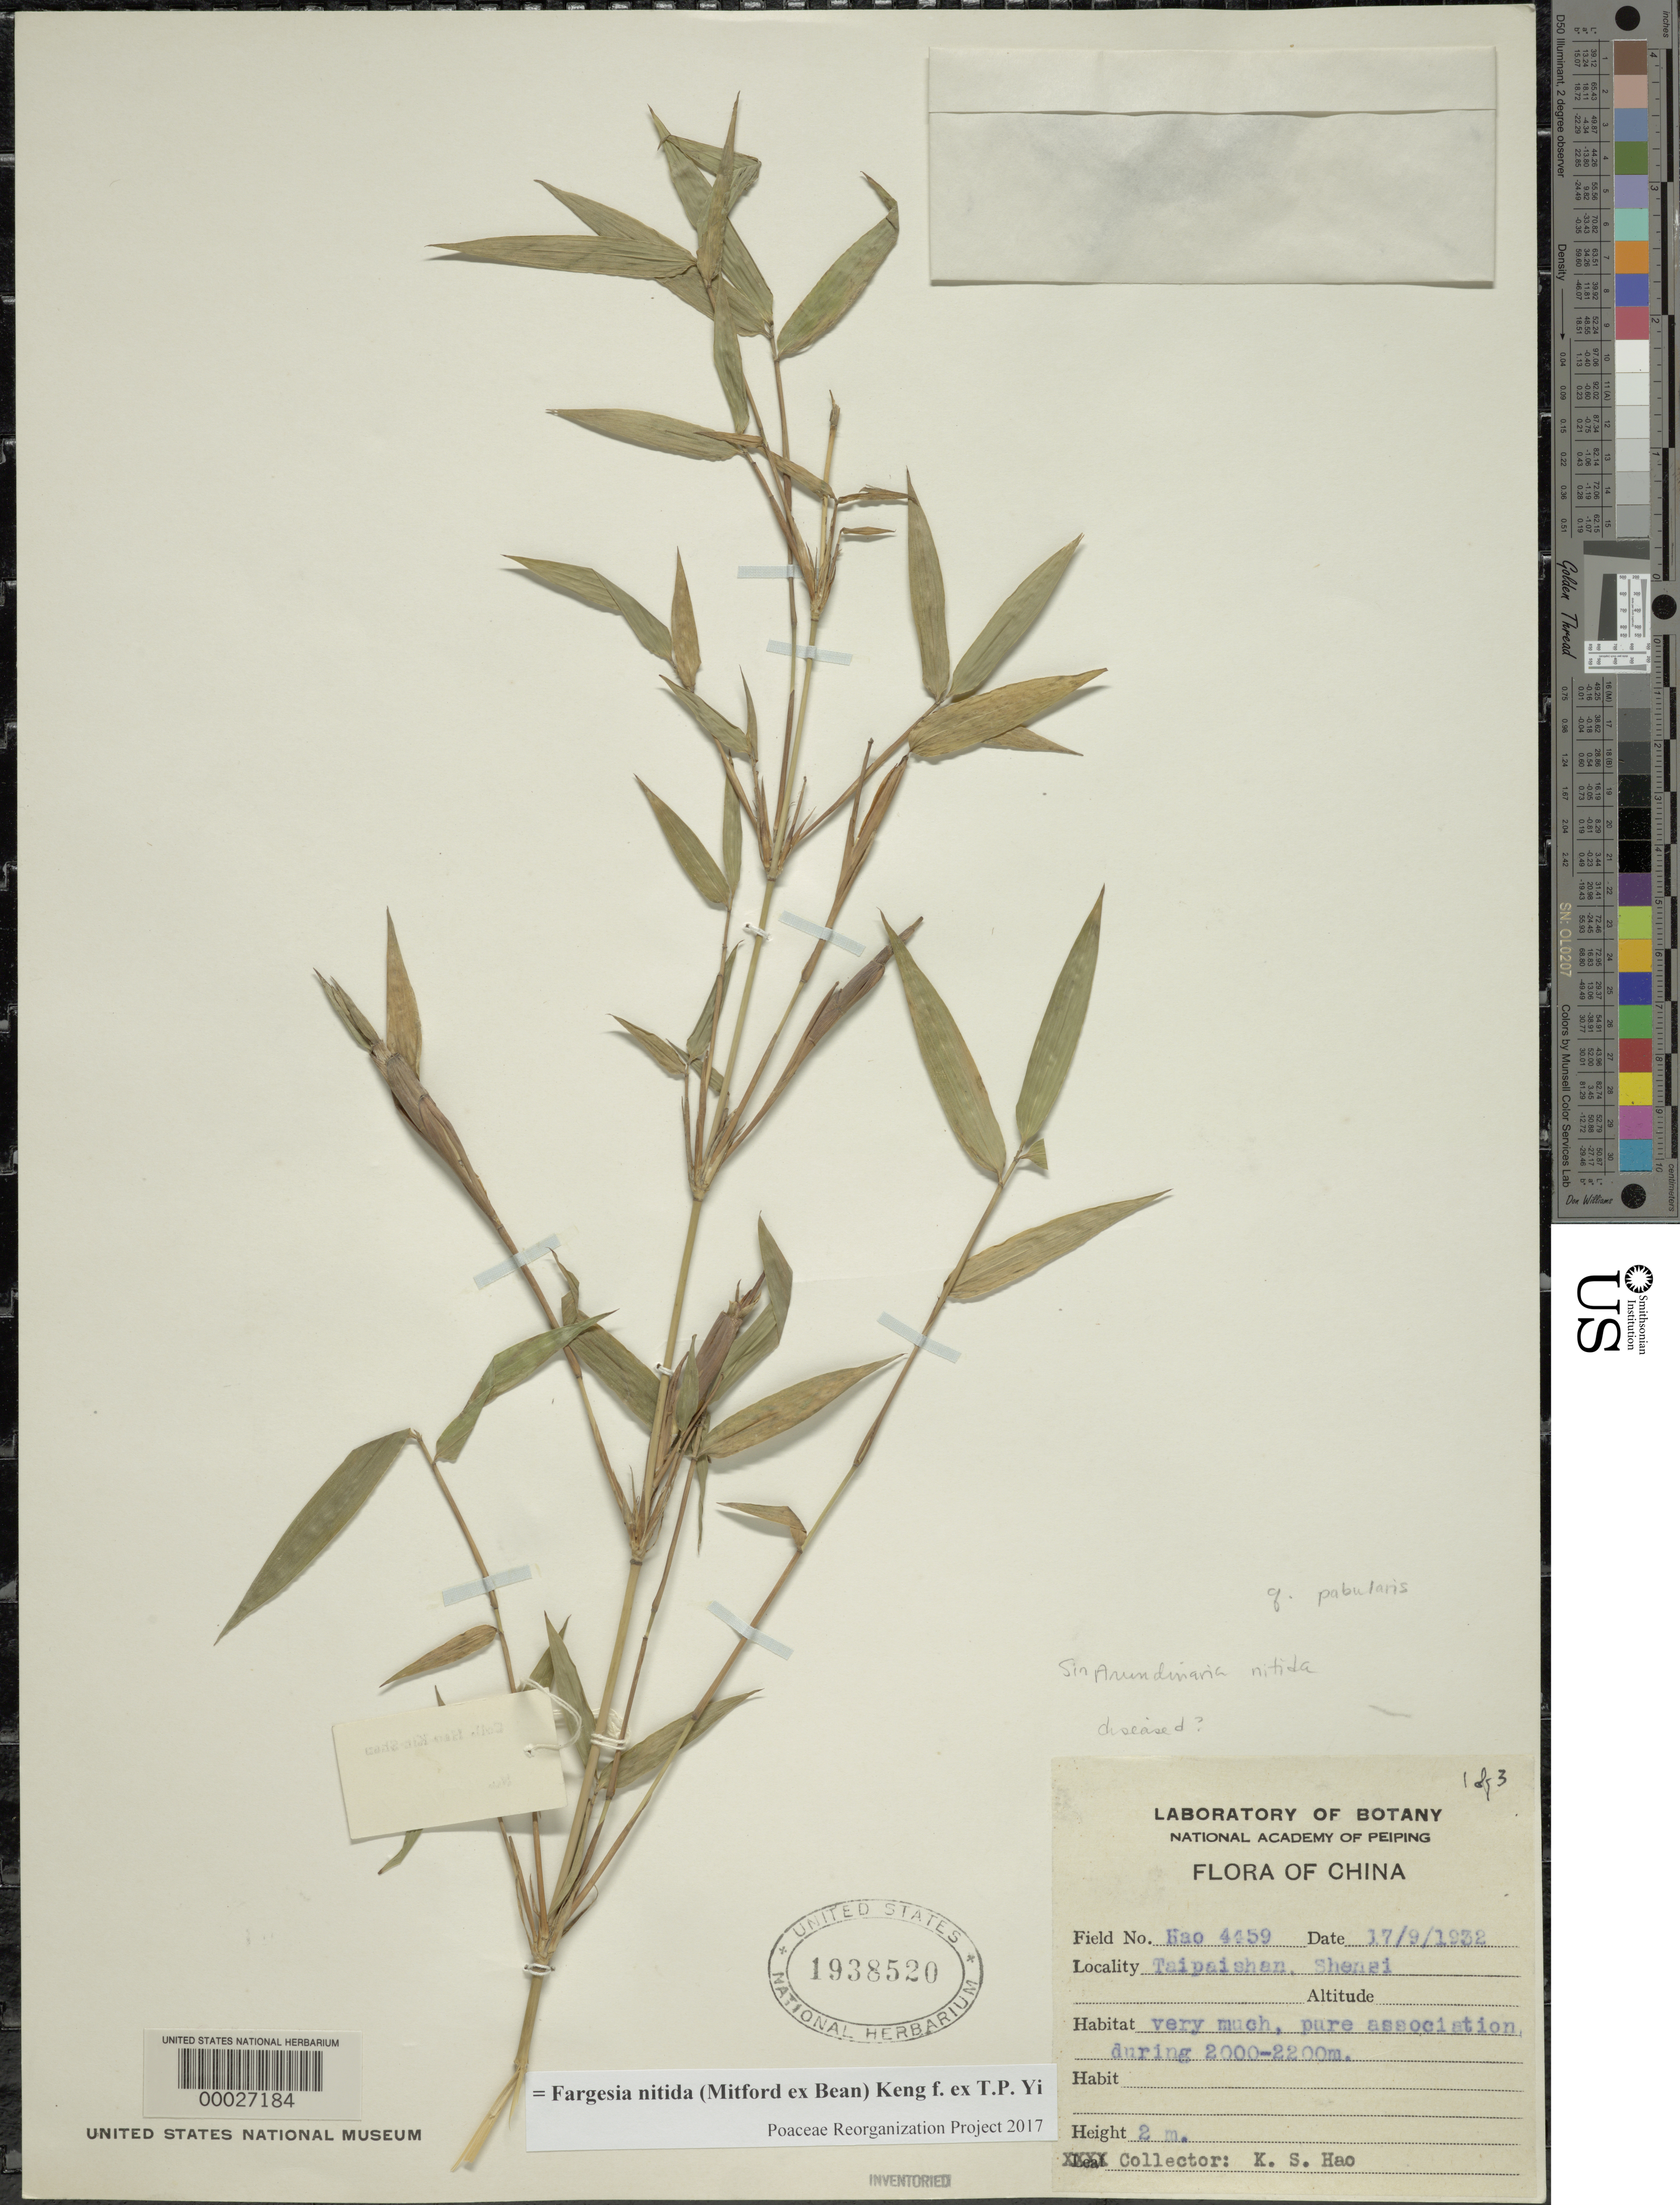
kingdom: Plantae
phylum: Tracheophyta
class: Liliopsida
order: Poales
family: Poaceae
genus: Fargesia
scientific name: Fargesia nitida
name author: (Mitford ex Stapf) Keng f. ex T.P. Yi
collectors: K. S. Hao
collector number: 4459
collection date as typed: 17 Sep 1932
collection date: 1932-09-17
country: China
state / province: Shaanxi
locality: Taipaishan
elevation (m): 2000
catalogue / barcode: US 1938520